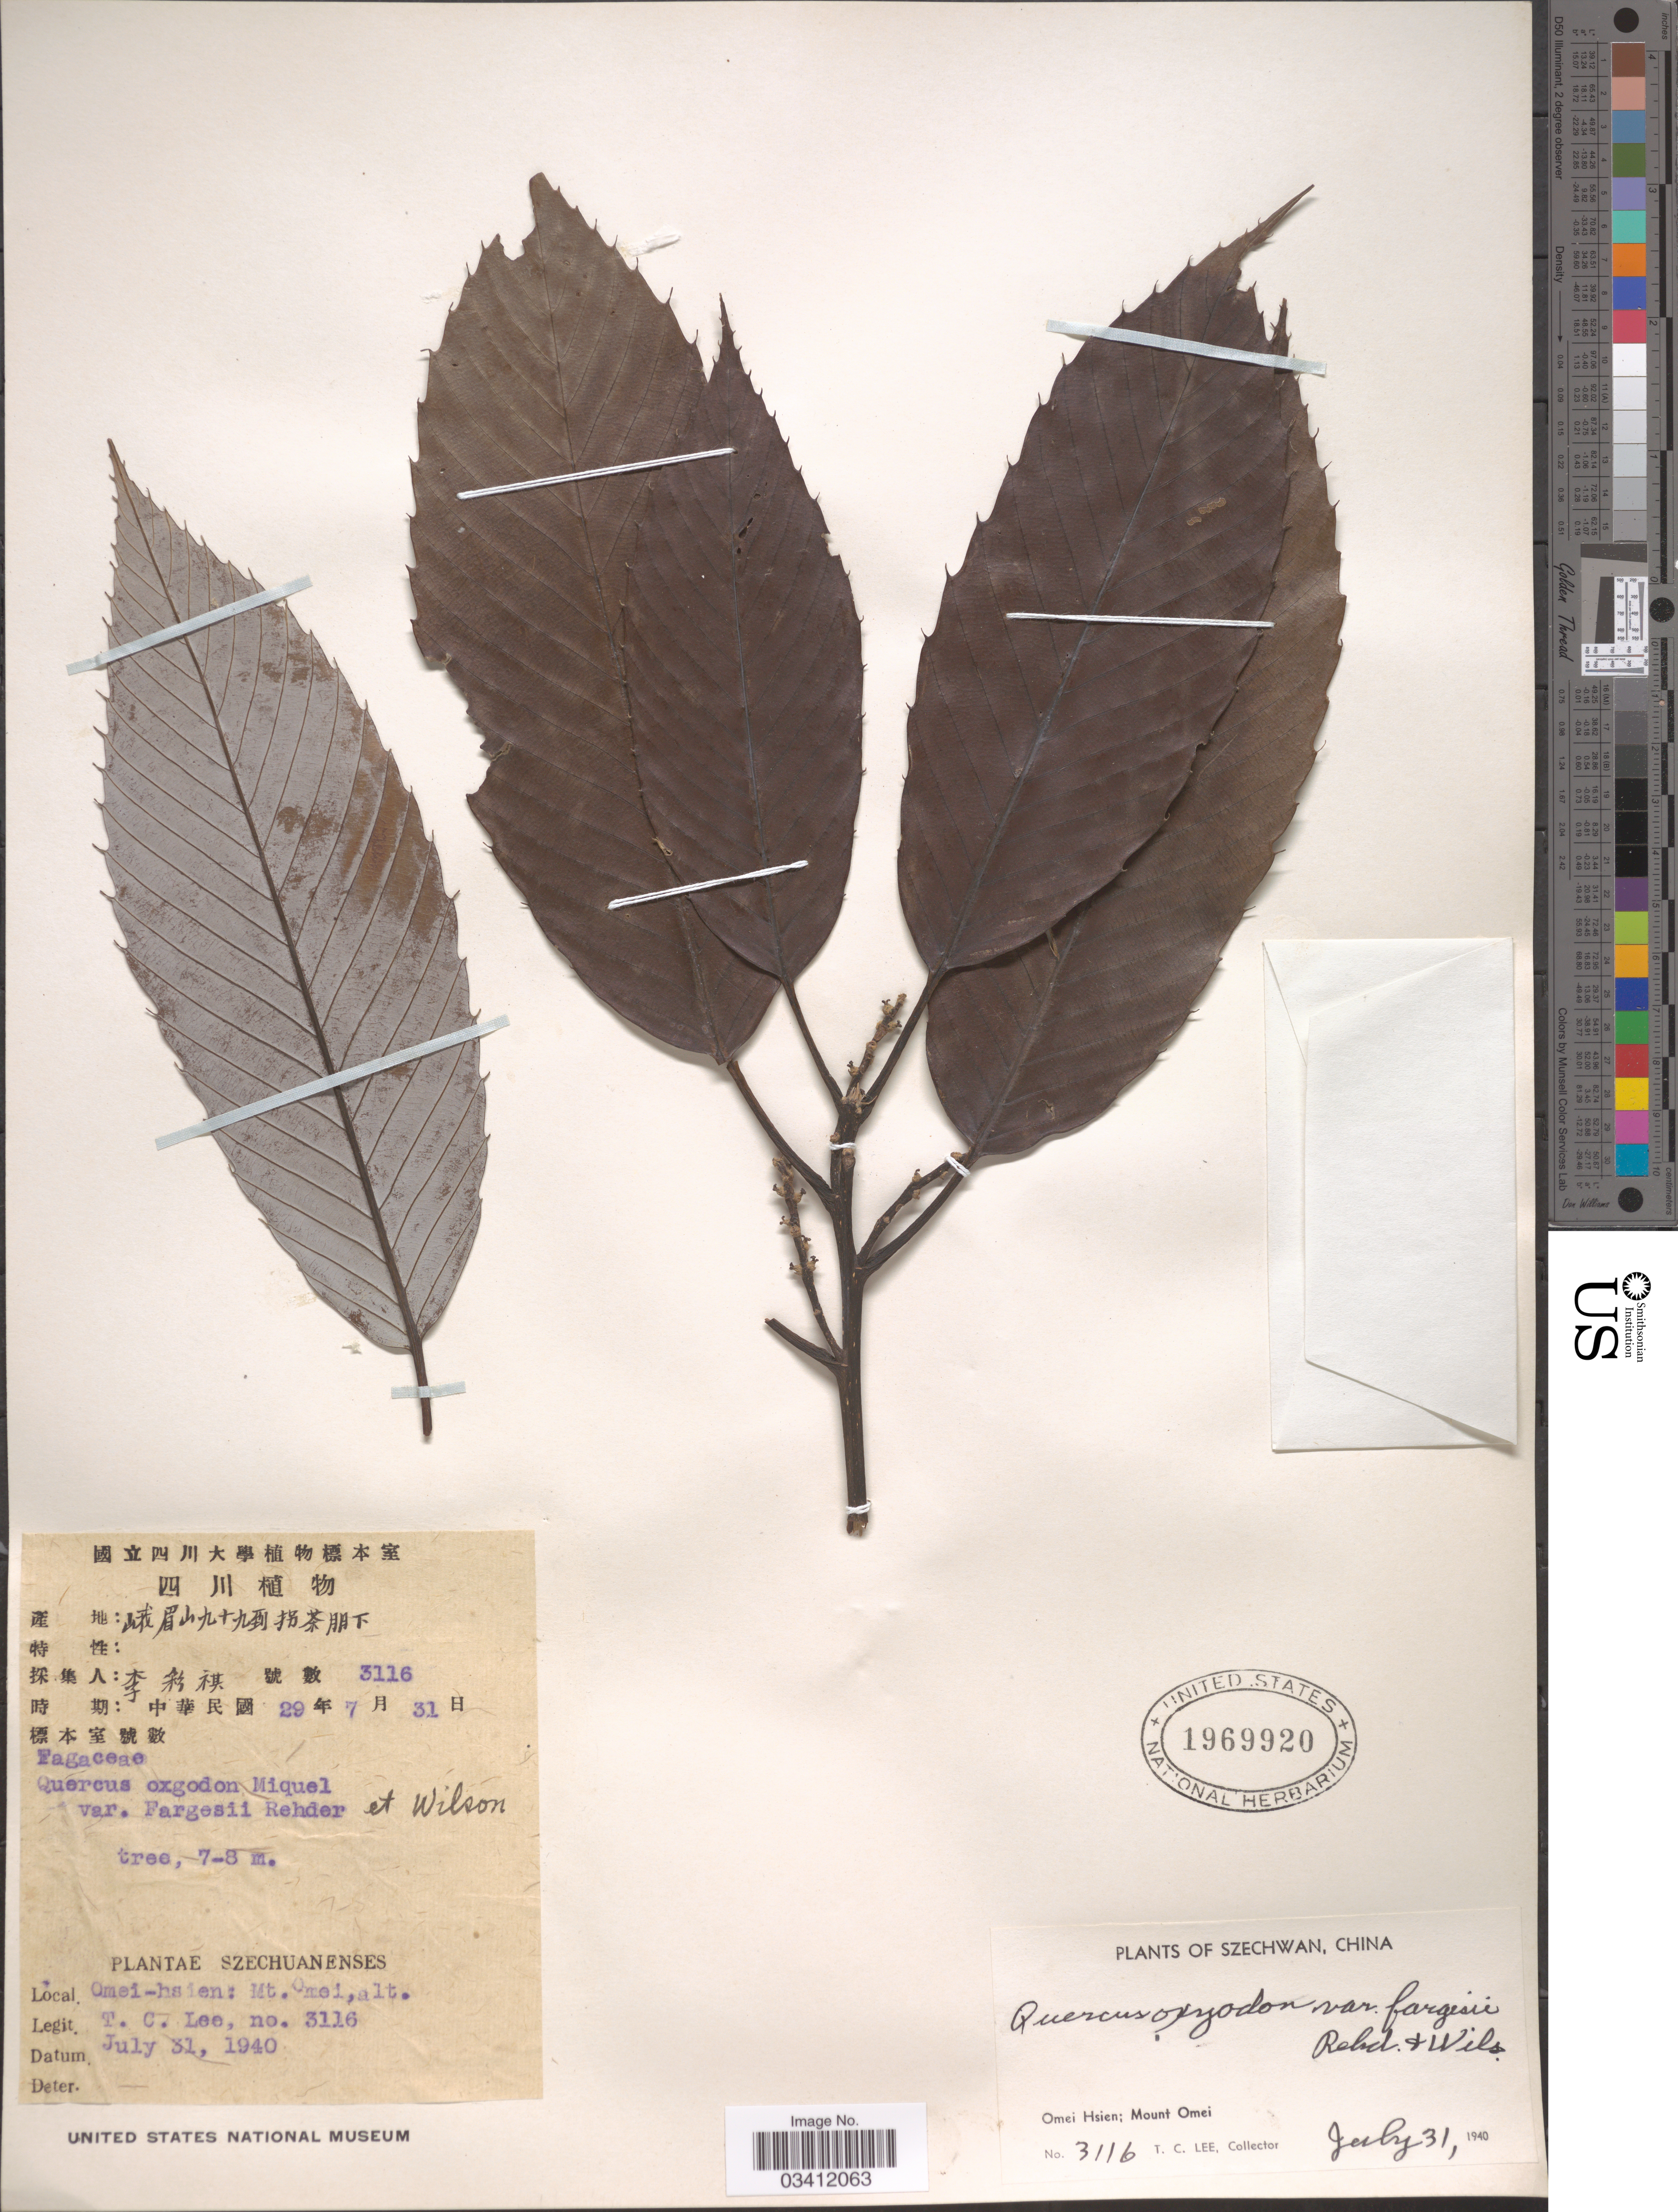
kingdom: Plantae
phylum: Tracheophyta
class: Magnoliopsida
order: Fagales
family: Fagaceae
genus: Quercus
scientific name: Quercus oxyodon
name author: Miq.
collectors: T. Lee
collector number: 3116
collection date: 1940-07-31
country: China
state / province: Sichuan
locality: Szechwan, Omei-hsien: Mt. Omei.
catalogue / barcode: US 1969920